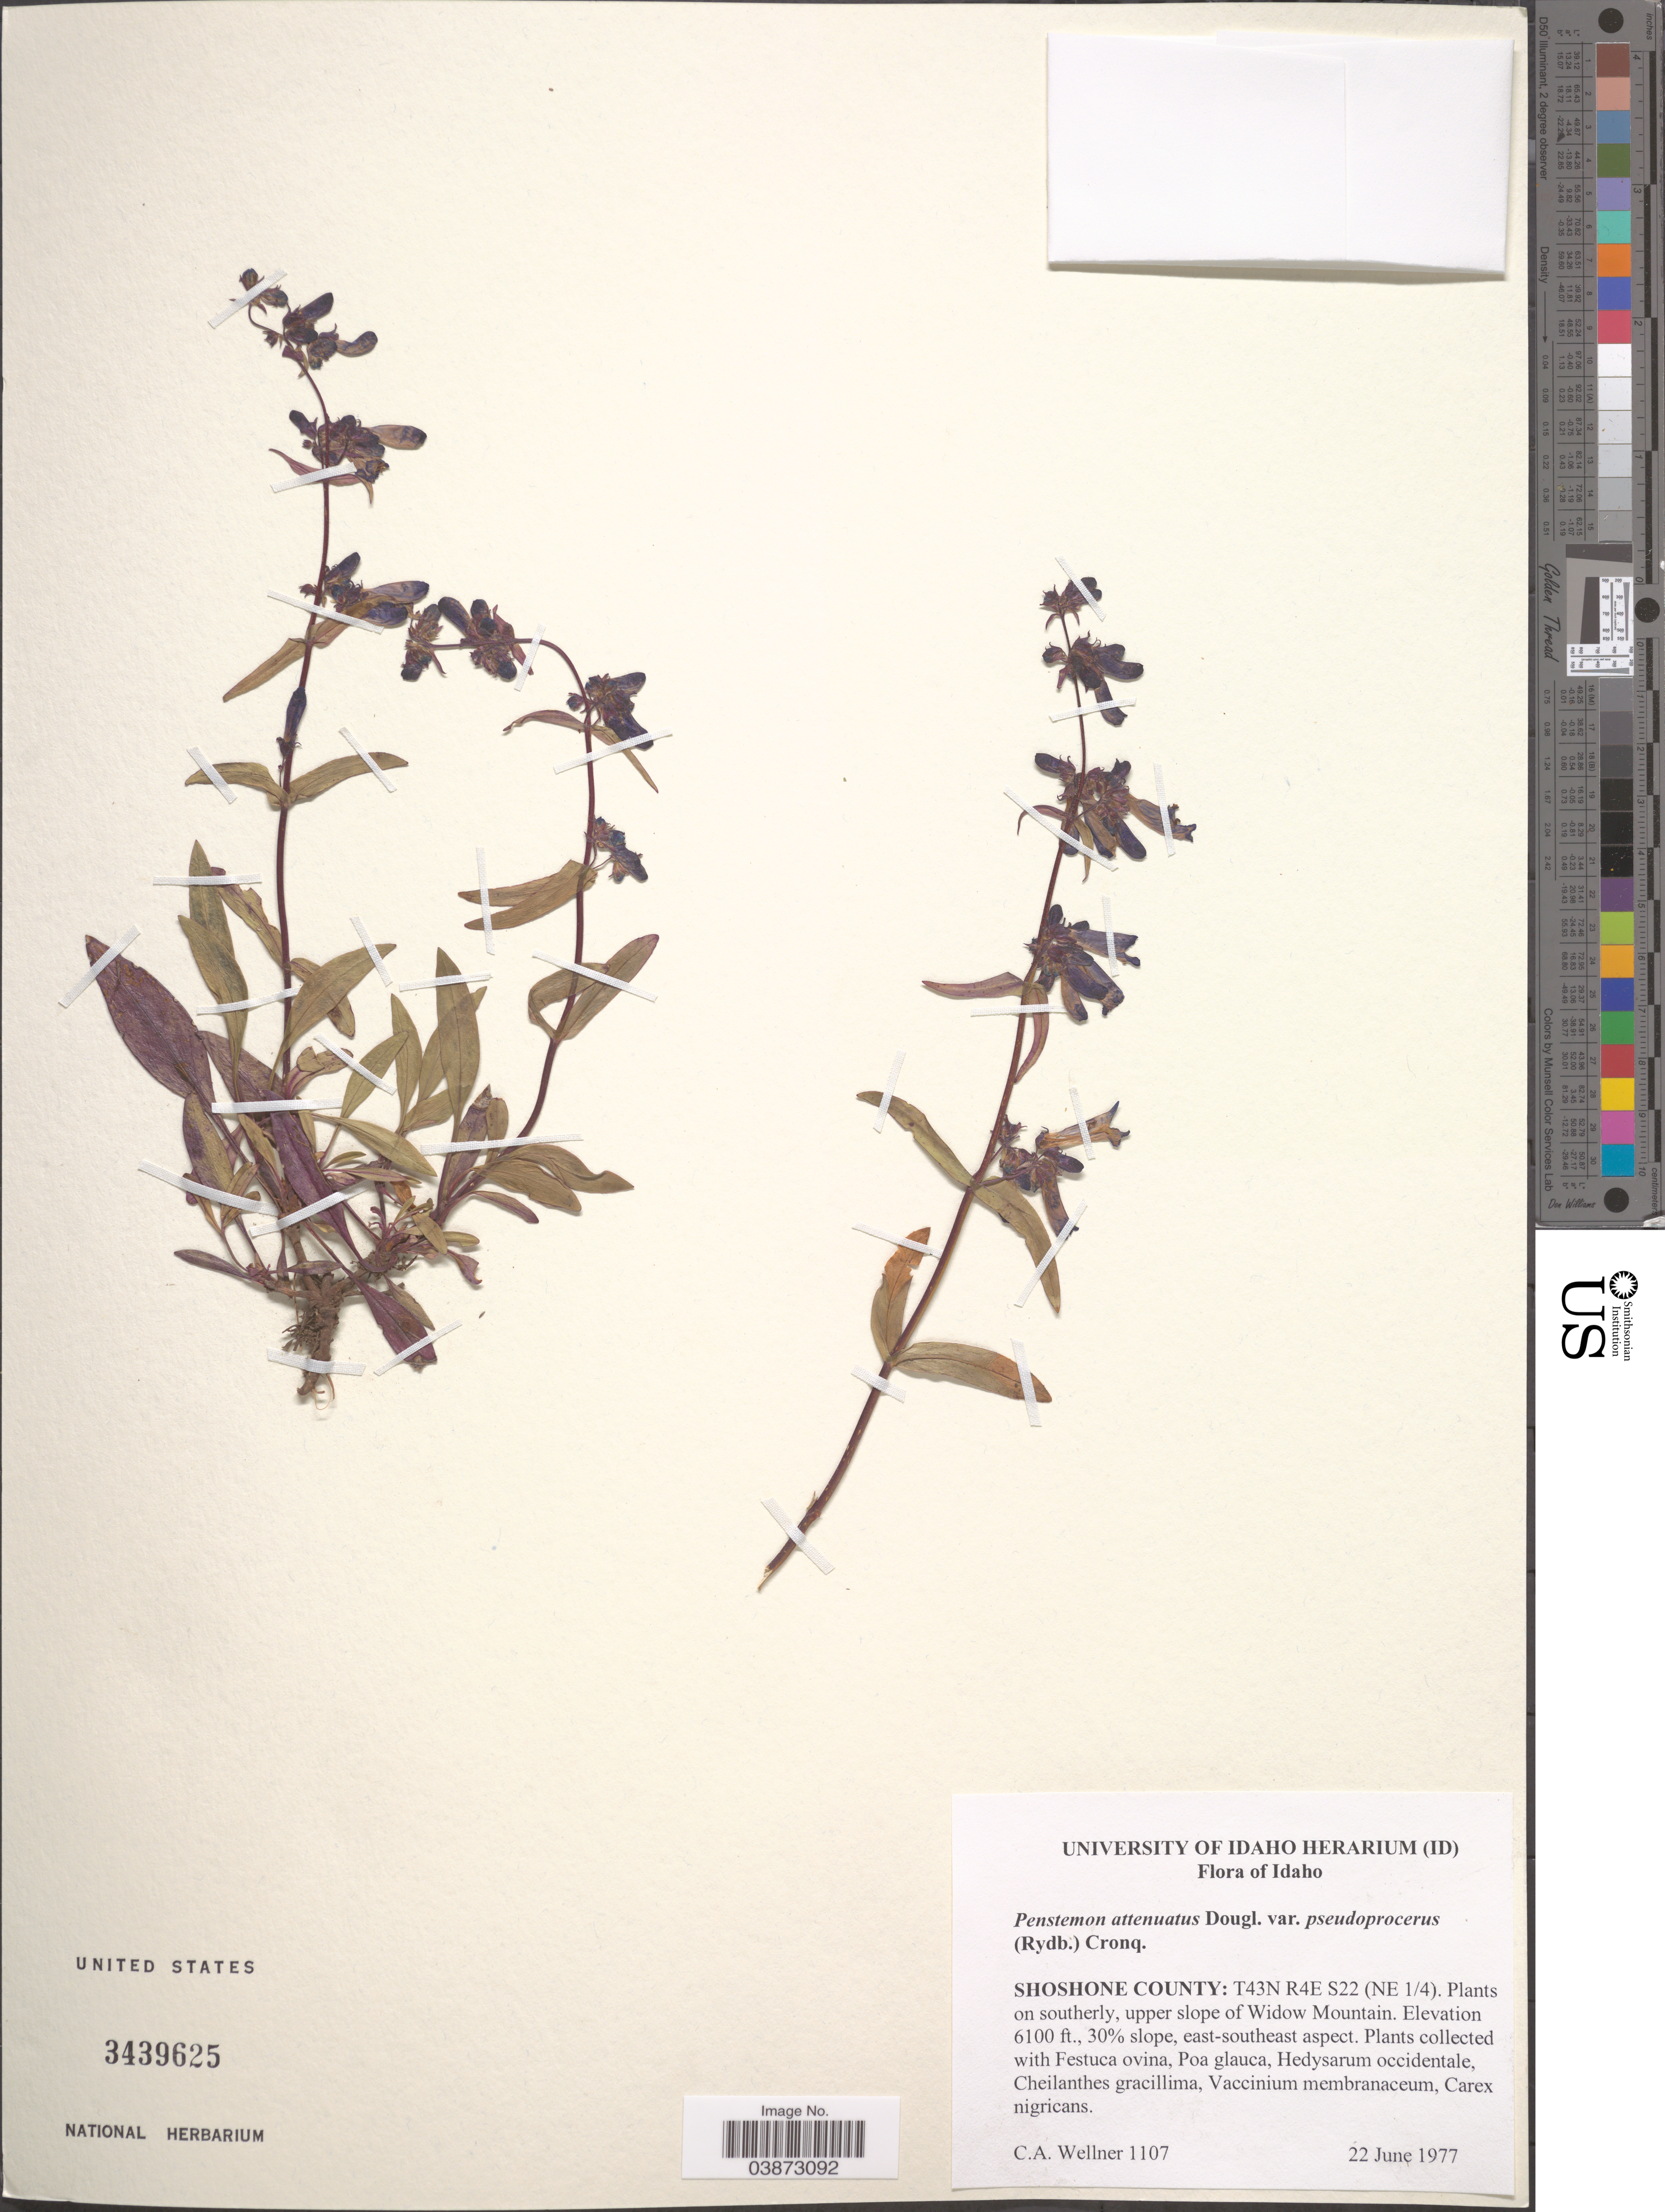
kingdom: Plantae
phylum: Tracheophyta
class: Magnoliopsida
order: Lamiales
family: Plantaginaceae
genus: Penstemon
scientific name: Penstemon attenuatus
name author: Douglas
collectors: C. Wellner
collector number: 1107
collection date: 1977-06-22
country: United States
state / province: Idaho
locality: Shoshone County: T43N R4E S22 (NE 1/4). Plants on southerly, upper slope of Widow Mountain. East-southeast aspect.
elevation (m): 1859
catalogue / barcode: US 3439625